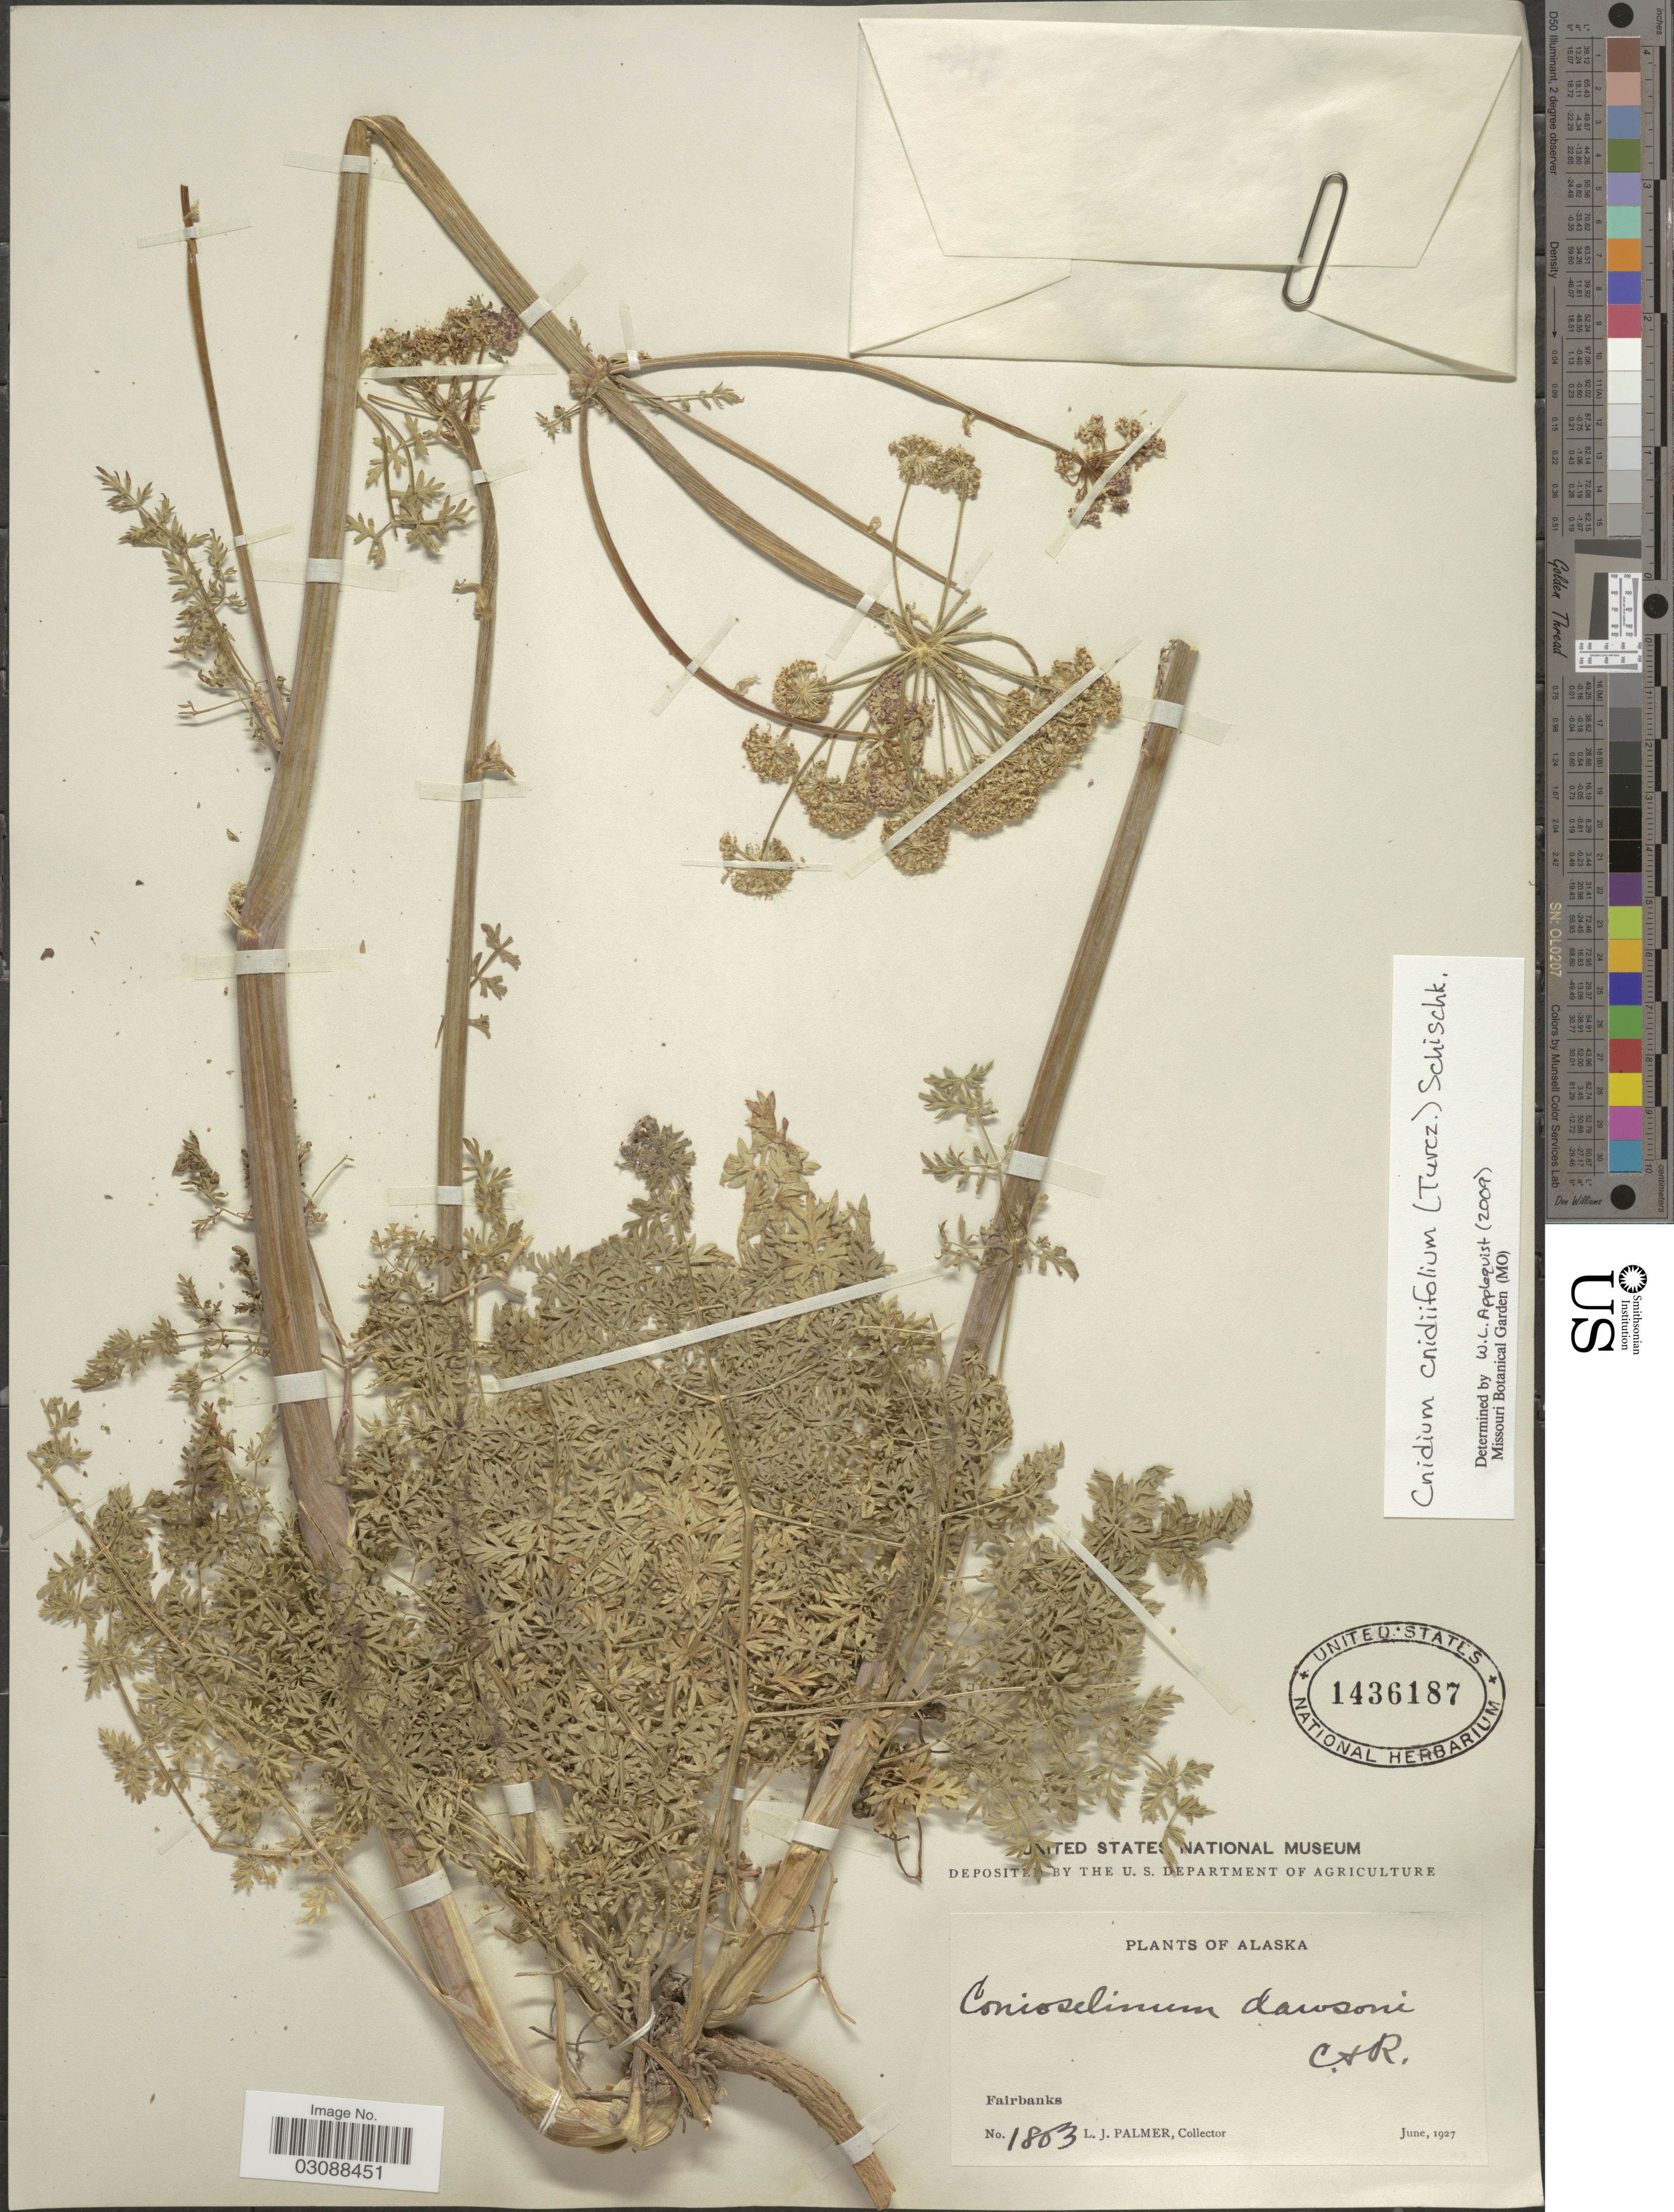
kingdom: Plantae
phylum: Tracheophyta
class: Magnoliopsida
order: Apiales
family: Apiaceae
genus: Cnidium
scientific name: Cnidium cnidiifolium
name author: (Turcz.) Schischk.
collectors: L. J. Palmer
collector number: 1863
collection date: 1927-06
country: United States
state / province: Alaska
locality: Fairbanks.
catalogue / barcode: US 1436187